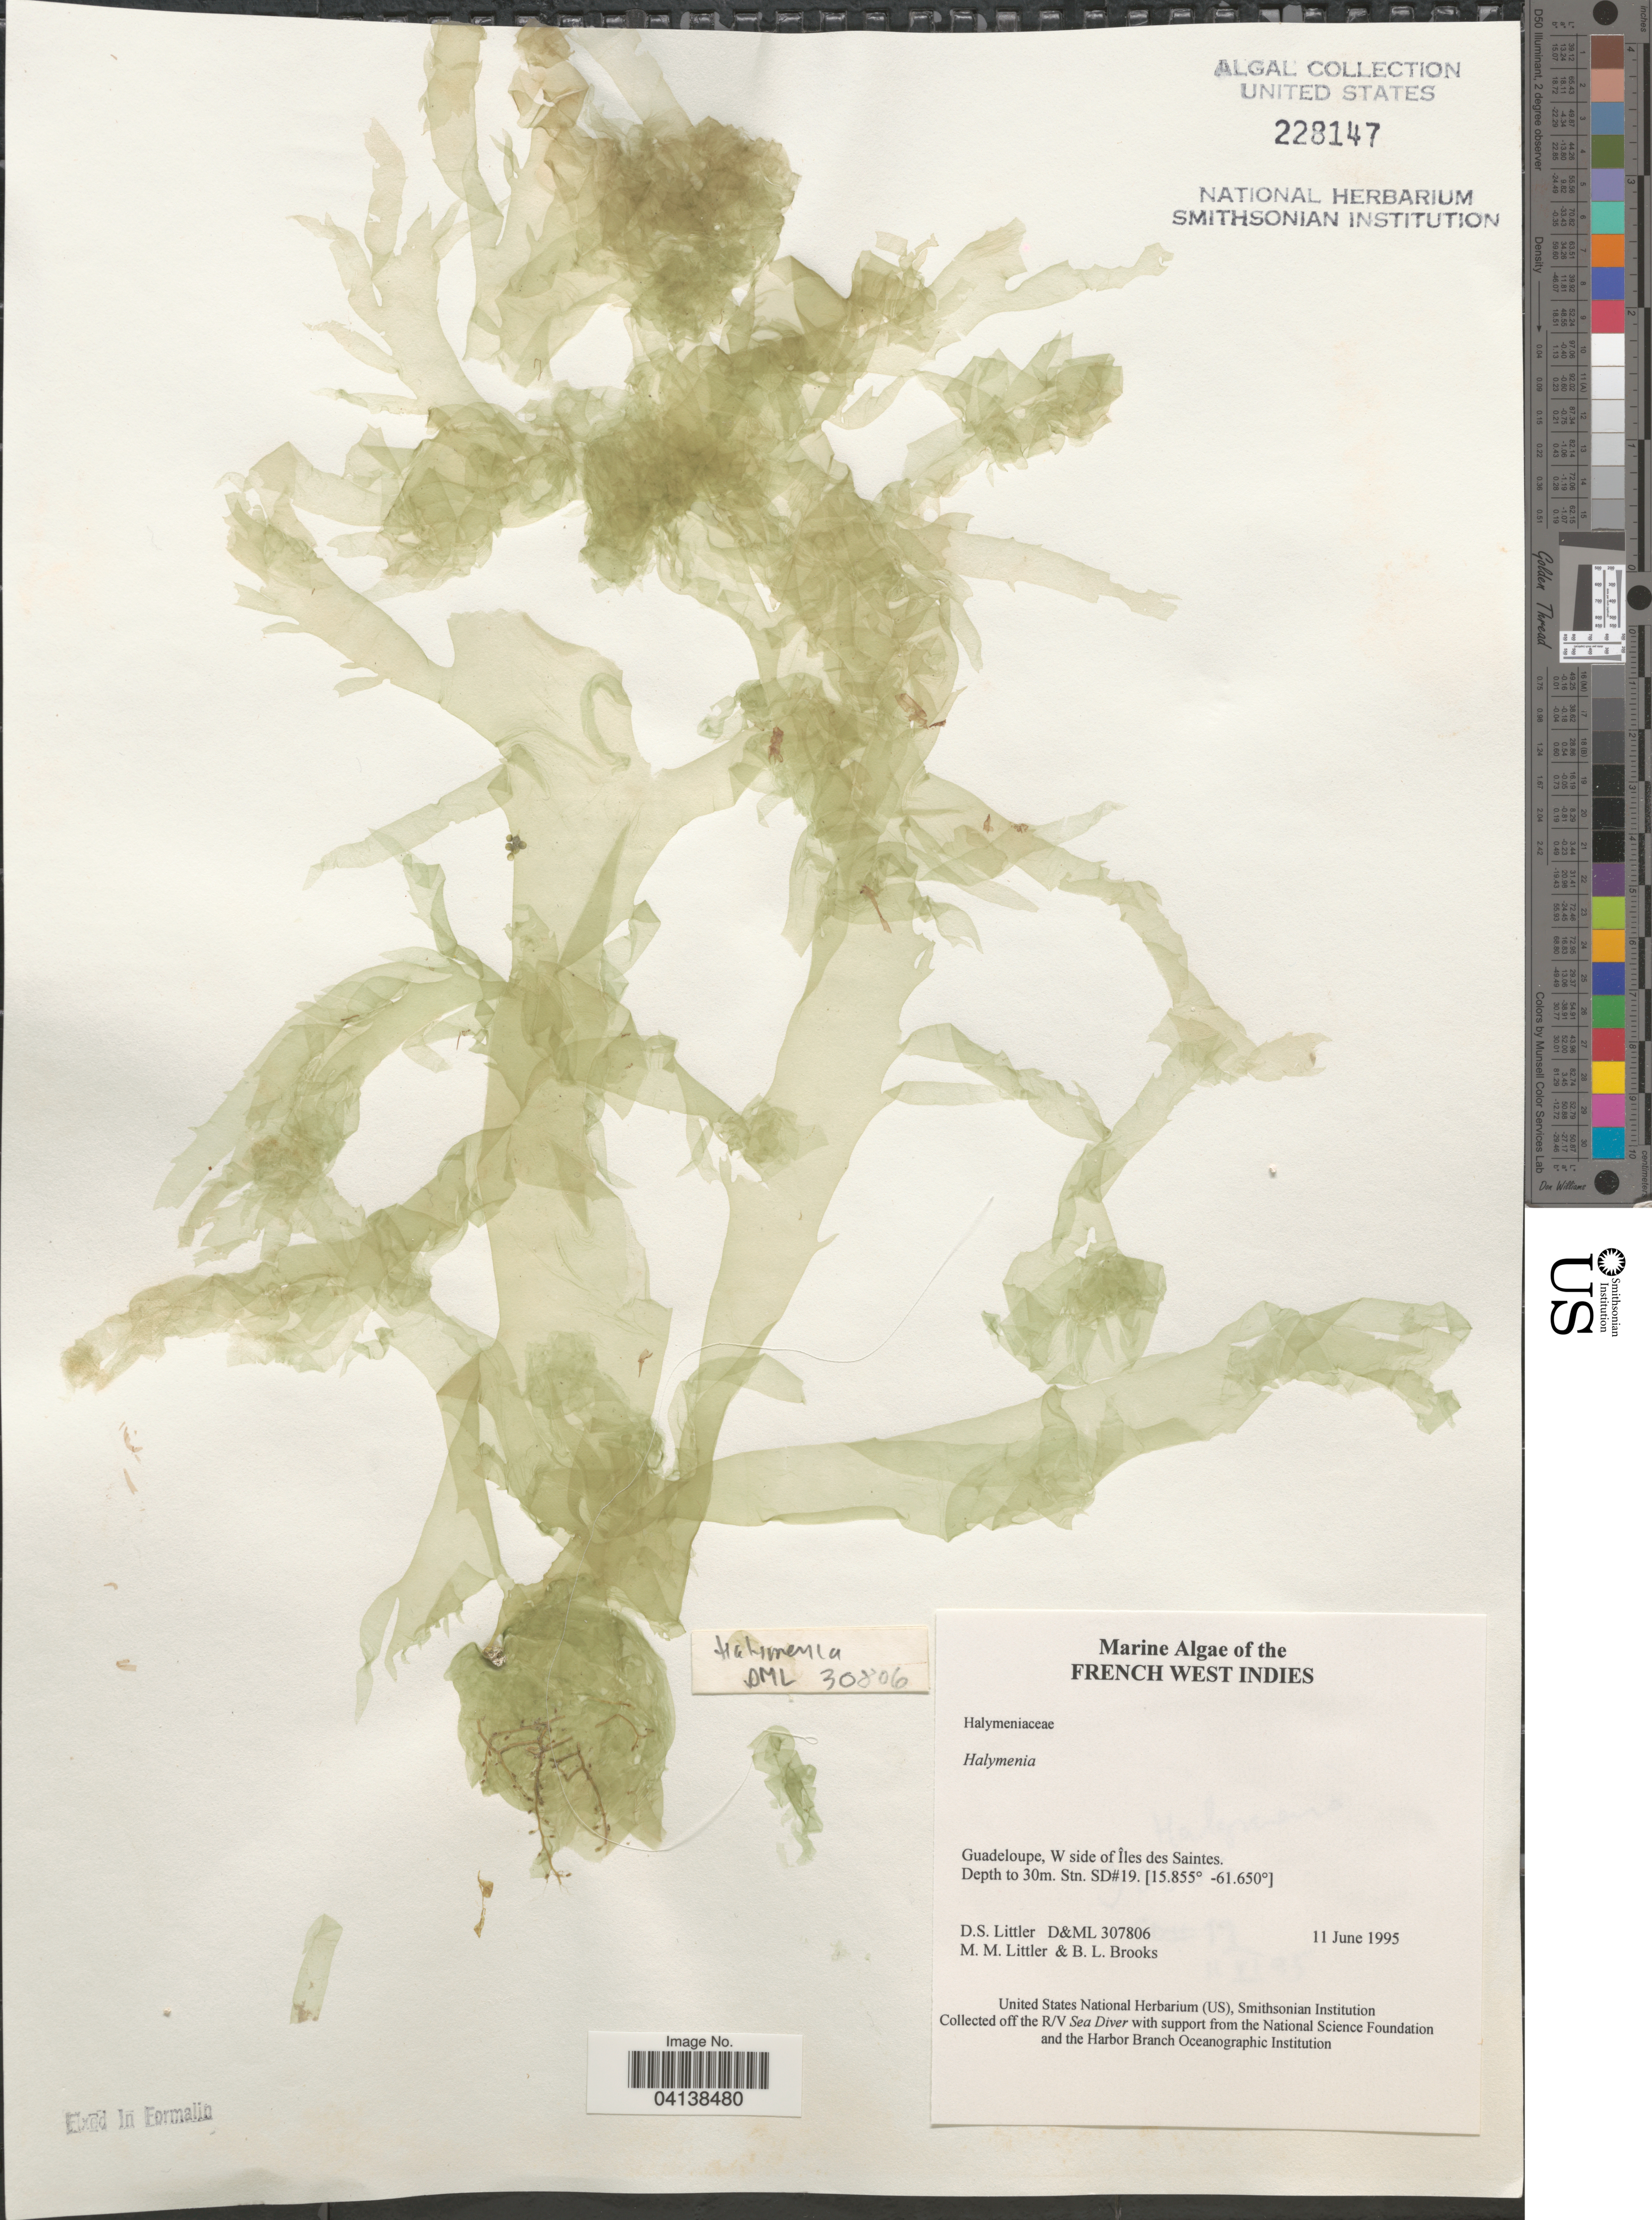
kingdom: Plantae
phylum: Rhodophyta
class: Florideophyceae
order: Halymeniales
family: Halymeniaceae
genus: Halymenia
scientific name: Halymenia sp.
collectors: D. S. Littler & B. Brooks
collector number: D&ML 307806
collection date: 1995-06-11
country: Guadeloupe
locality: French West Indies. W side of Îles des Saintes. Stn. SD#19.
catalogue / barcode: US 228147